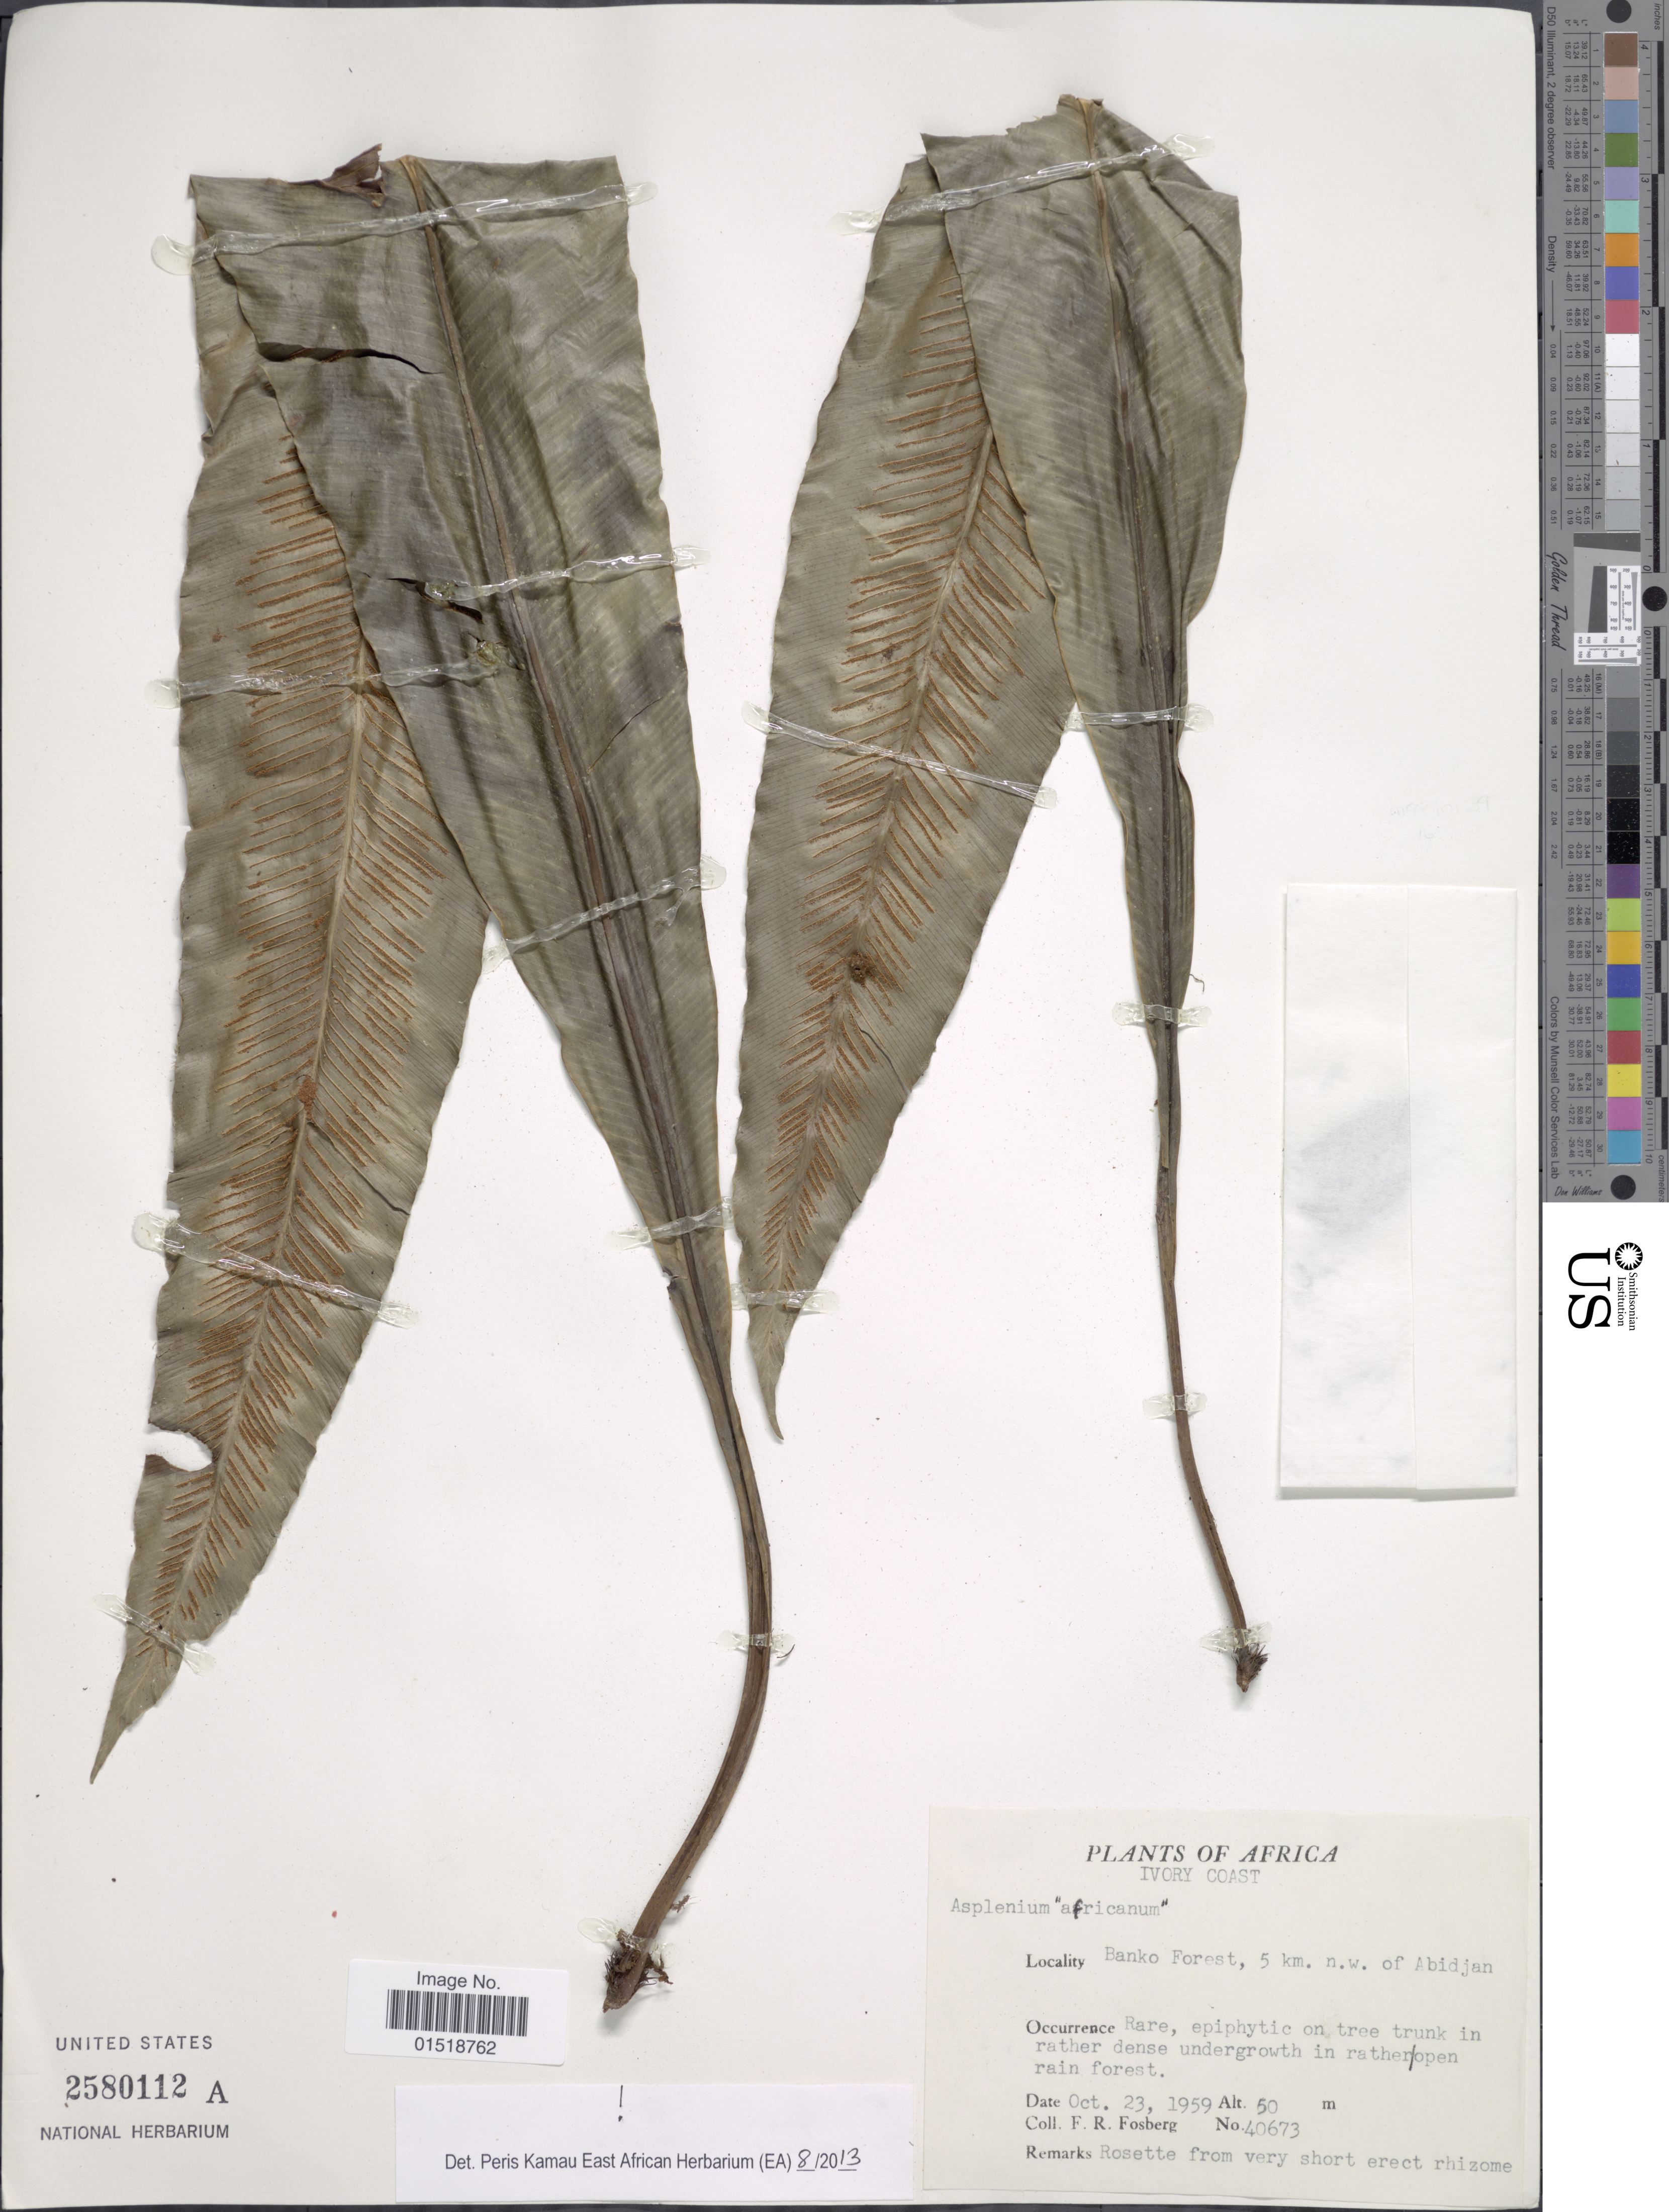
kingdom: Plantae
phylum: Tracheophyta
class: Polypodiopsida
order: Polypodiales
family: Aspleniaceae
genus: Asplenium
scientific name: Asplenium africanum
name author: Desv.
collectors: F. R. Fosberg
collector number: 40673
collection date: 1959-10-23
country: Ivory Coast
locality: Africa. Banko Forest, 5 km. n.w. of Abidjan.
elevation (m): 50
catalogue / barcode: US 2580112A